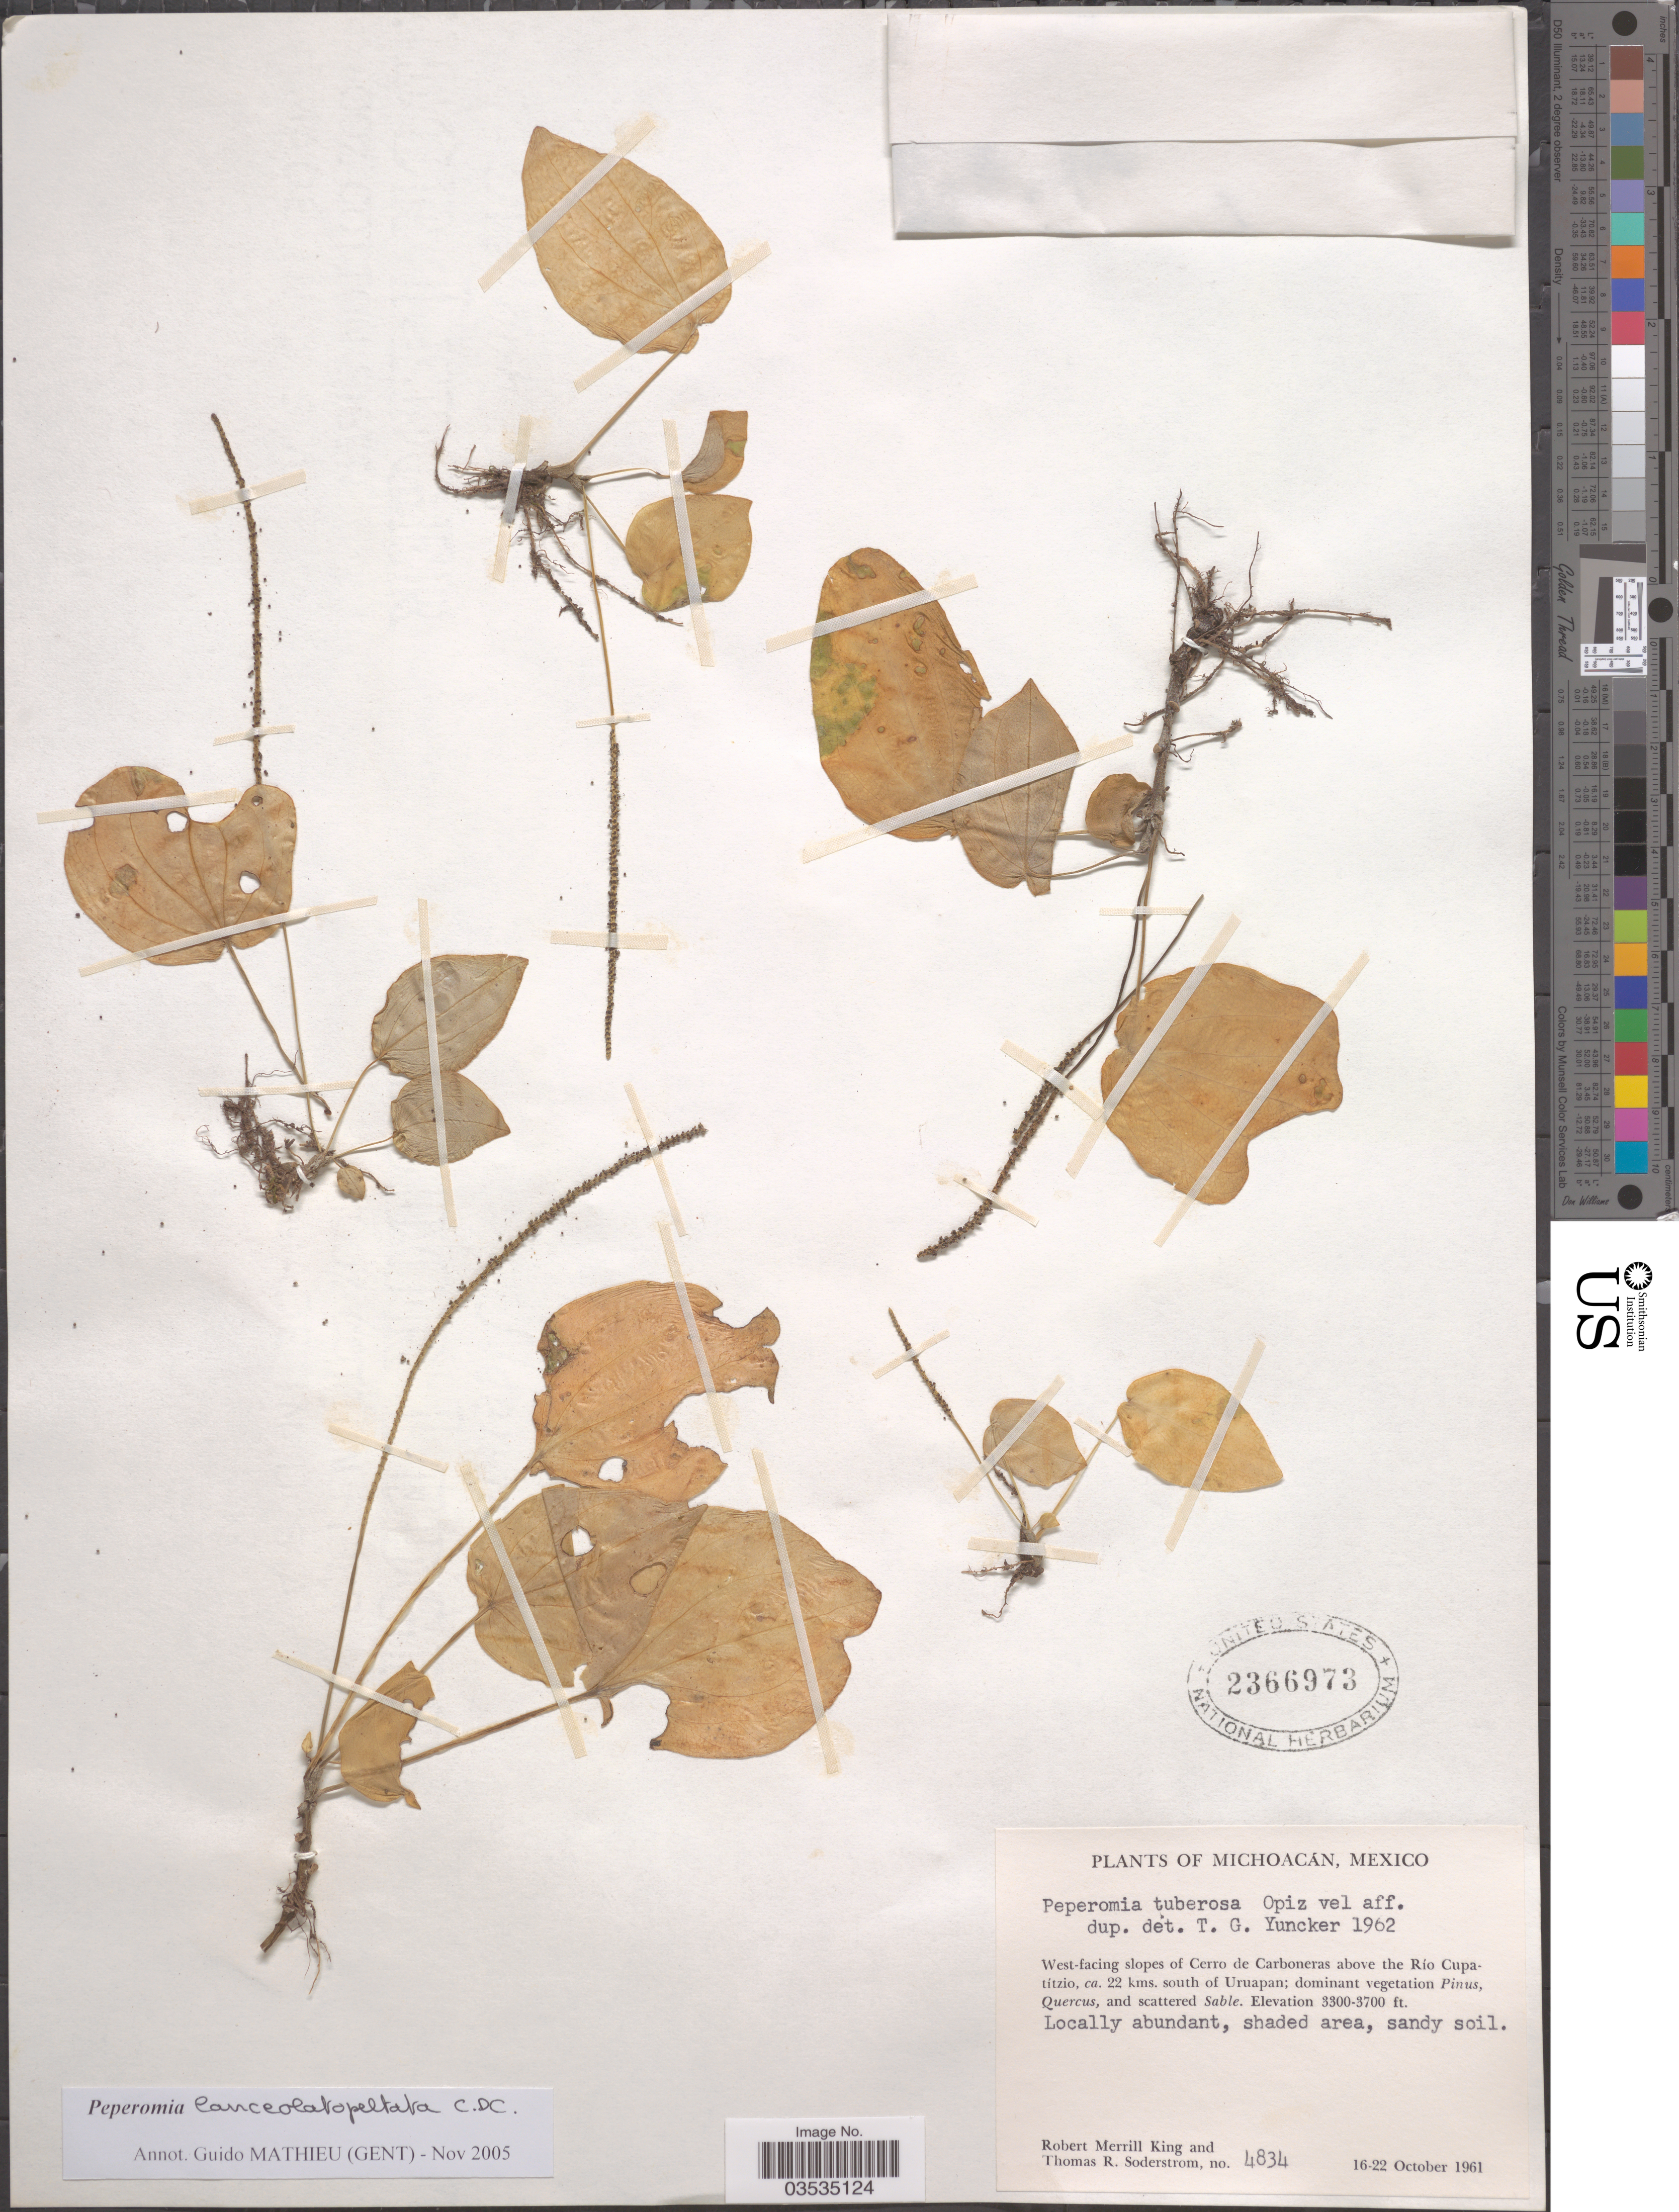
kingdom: Plantae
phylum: Tracheophyta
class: Magnoliopsida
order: Piperales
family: Piperaceae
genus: Peperomia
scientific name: Peperomia lanceolatopeltata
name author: C. DC.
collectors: R. M. King & T. R. Soderstrom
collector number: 4834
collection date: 1961-10-16/1961-10-22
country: Mexico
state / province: Michoacán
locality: West-facing slopes of Cerro de Carboneras above the Río Cupatítzio, ca. 22 kms. south of Uruapan.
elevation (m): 1006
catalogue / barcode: US 2366973